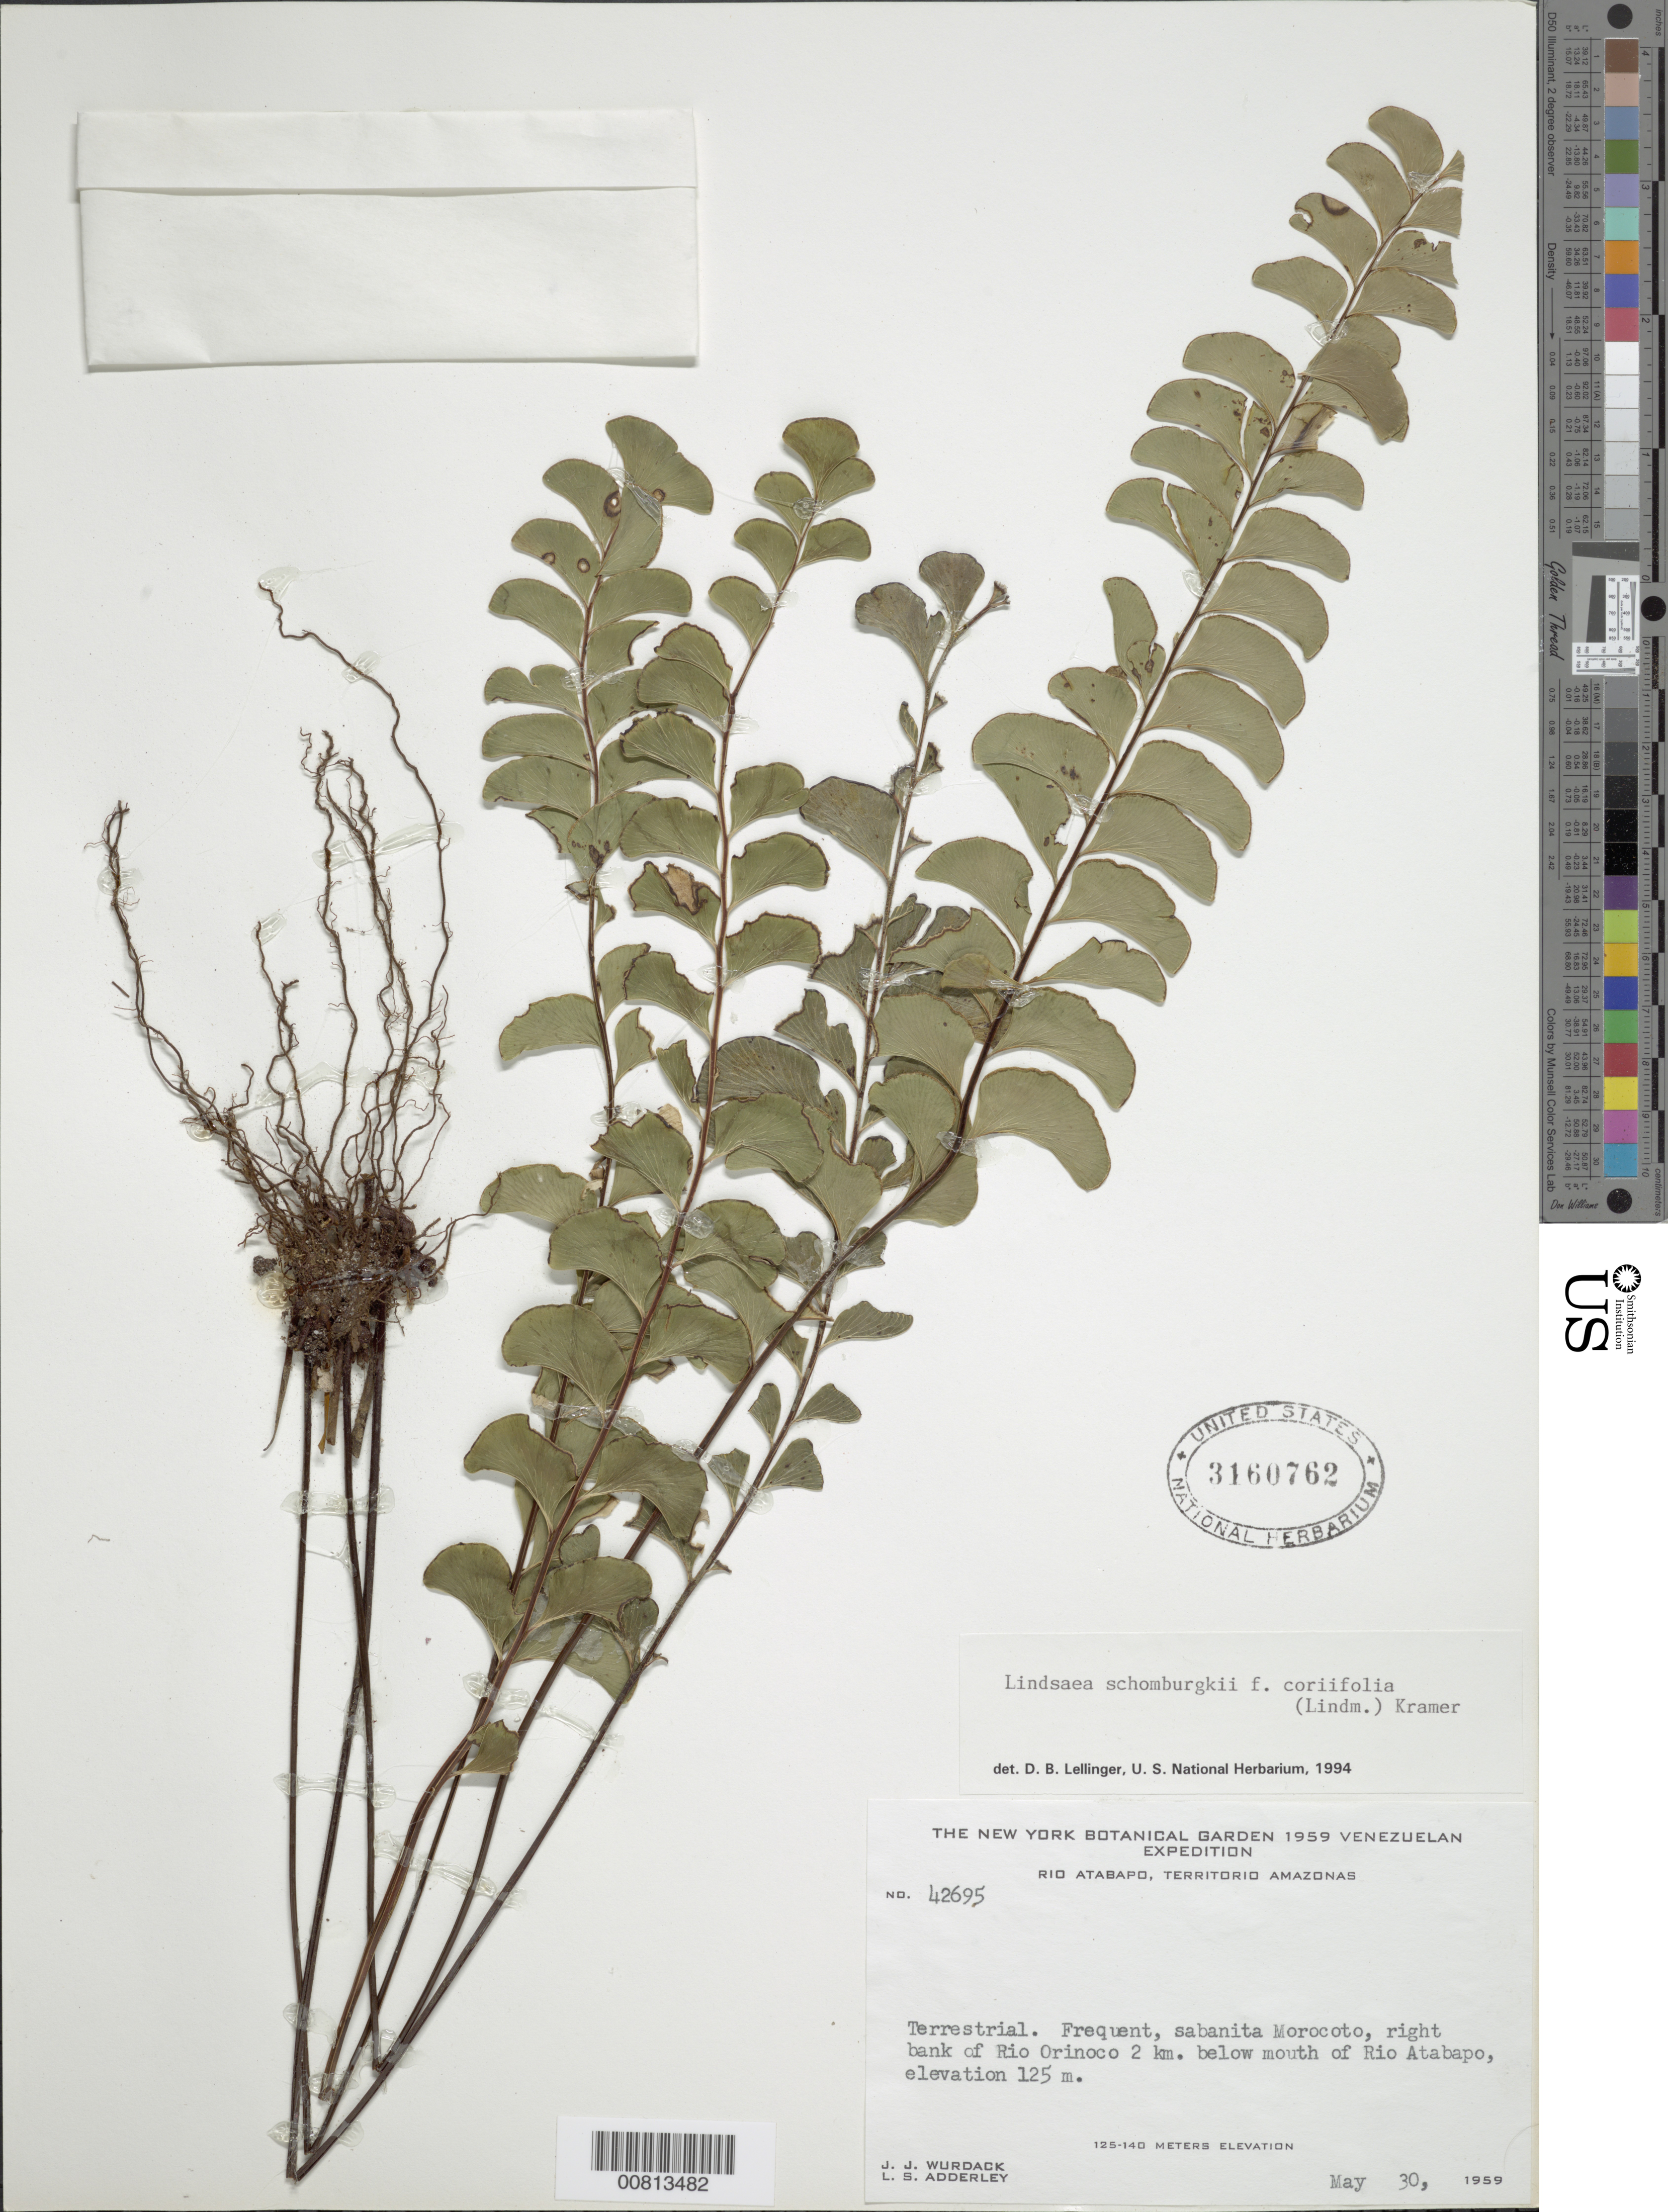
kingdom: Plantae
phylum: Tracheophyta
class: Polypodiopsida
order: Polypodiales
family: Lindsaeaceae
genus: Lindsaea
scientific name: Lindsaea schomburgkii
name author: Klotzsch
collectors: J. J. Wurdack & L. S. Adderley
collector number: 42695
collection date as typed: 30-May-59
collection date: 1959-05-30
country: Venezuela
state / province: Amazonas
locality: Río Orinoco, right bank; Sabanita Morocoto, 2 km below mouth of Río Atabapo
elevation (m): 125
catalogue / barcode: US 3160762